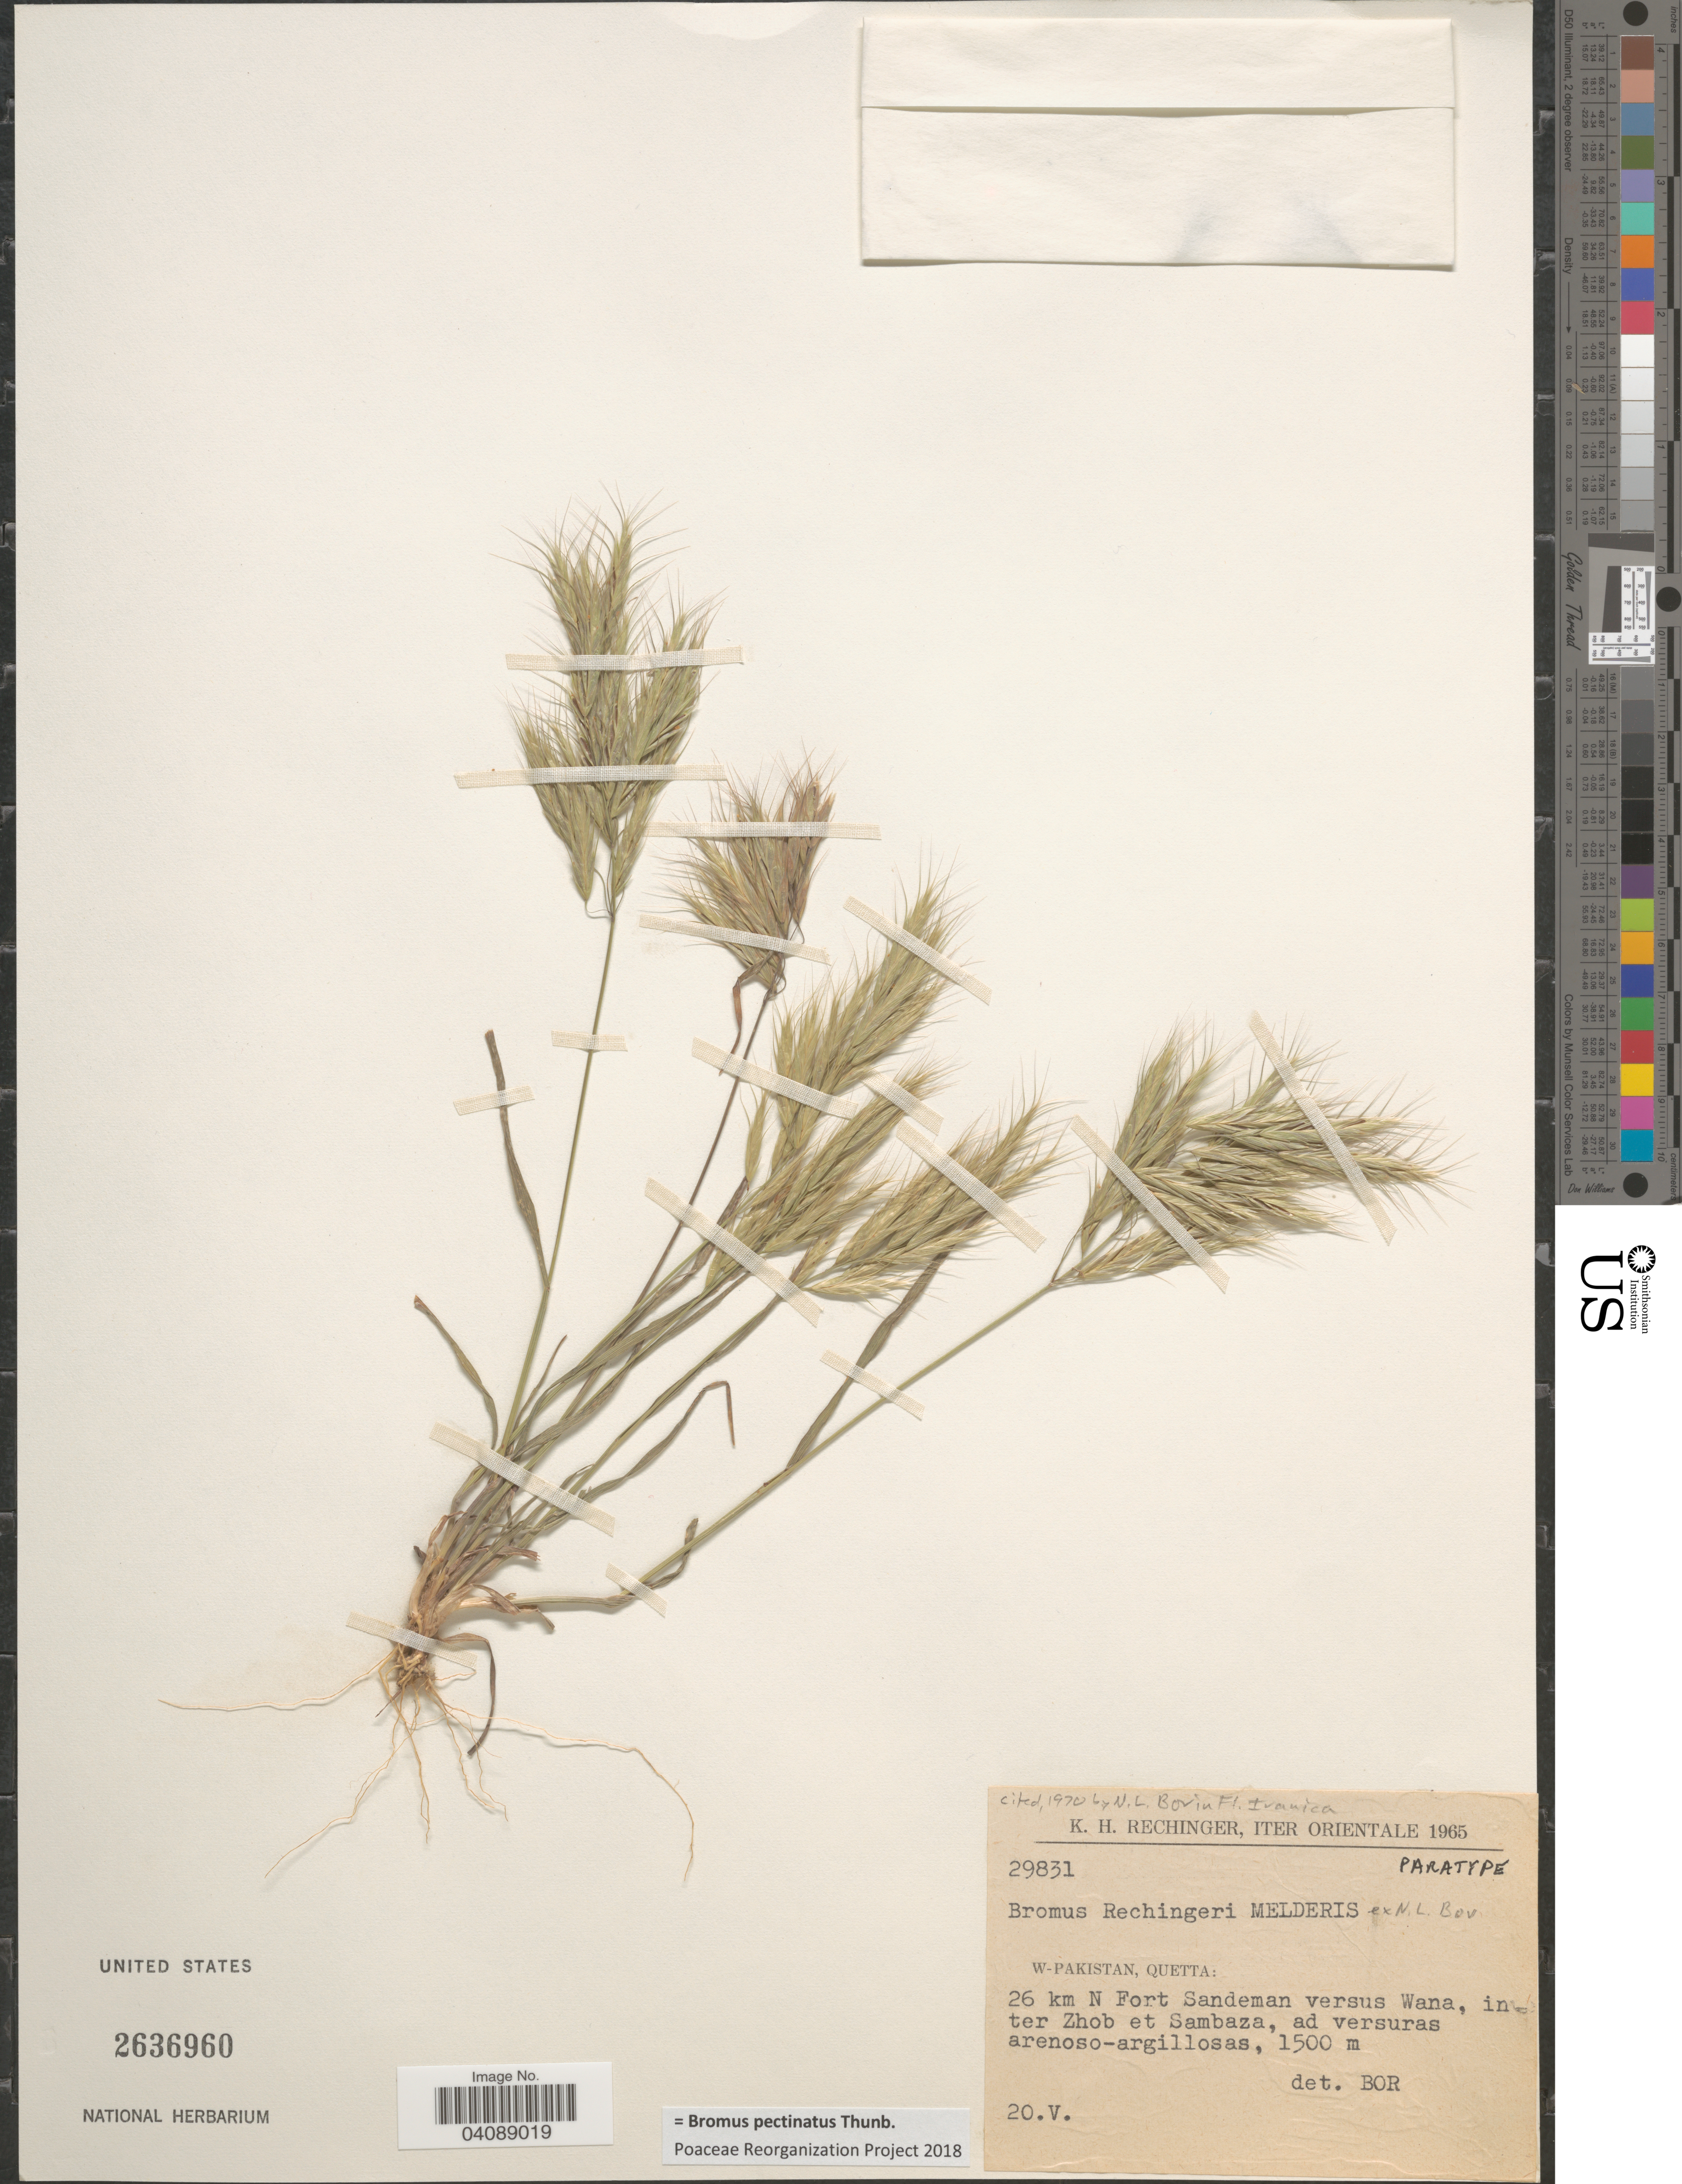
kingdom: Plantae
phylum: Tracheophyta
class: Liliopsida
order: Poales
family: Poaceae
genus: Bromus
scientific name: Bromus pectinatus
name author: Thunb.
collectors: K. H. Rechinger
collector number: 29831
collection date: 1965-05-20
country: Pakistan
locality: Iter Orientale, 1965. W-Pakistan, Quetta: 26 km N Fort Sandeman versus Wana, inter Zhob et Sambaza.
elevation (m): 1500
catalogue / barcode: US 2636960